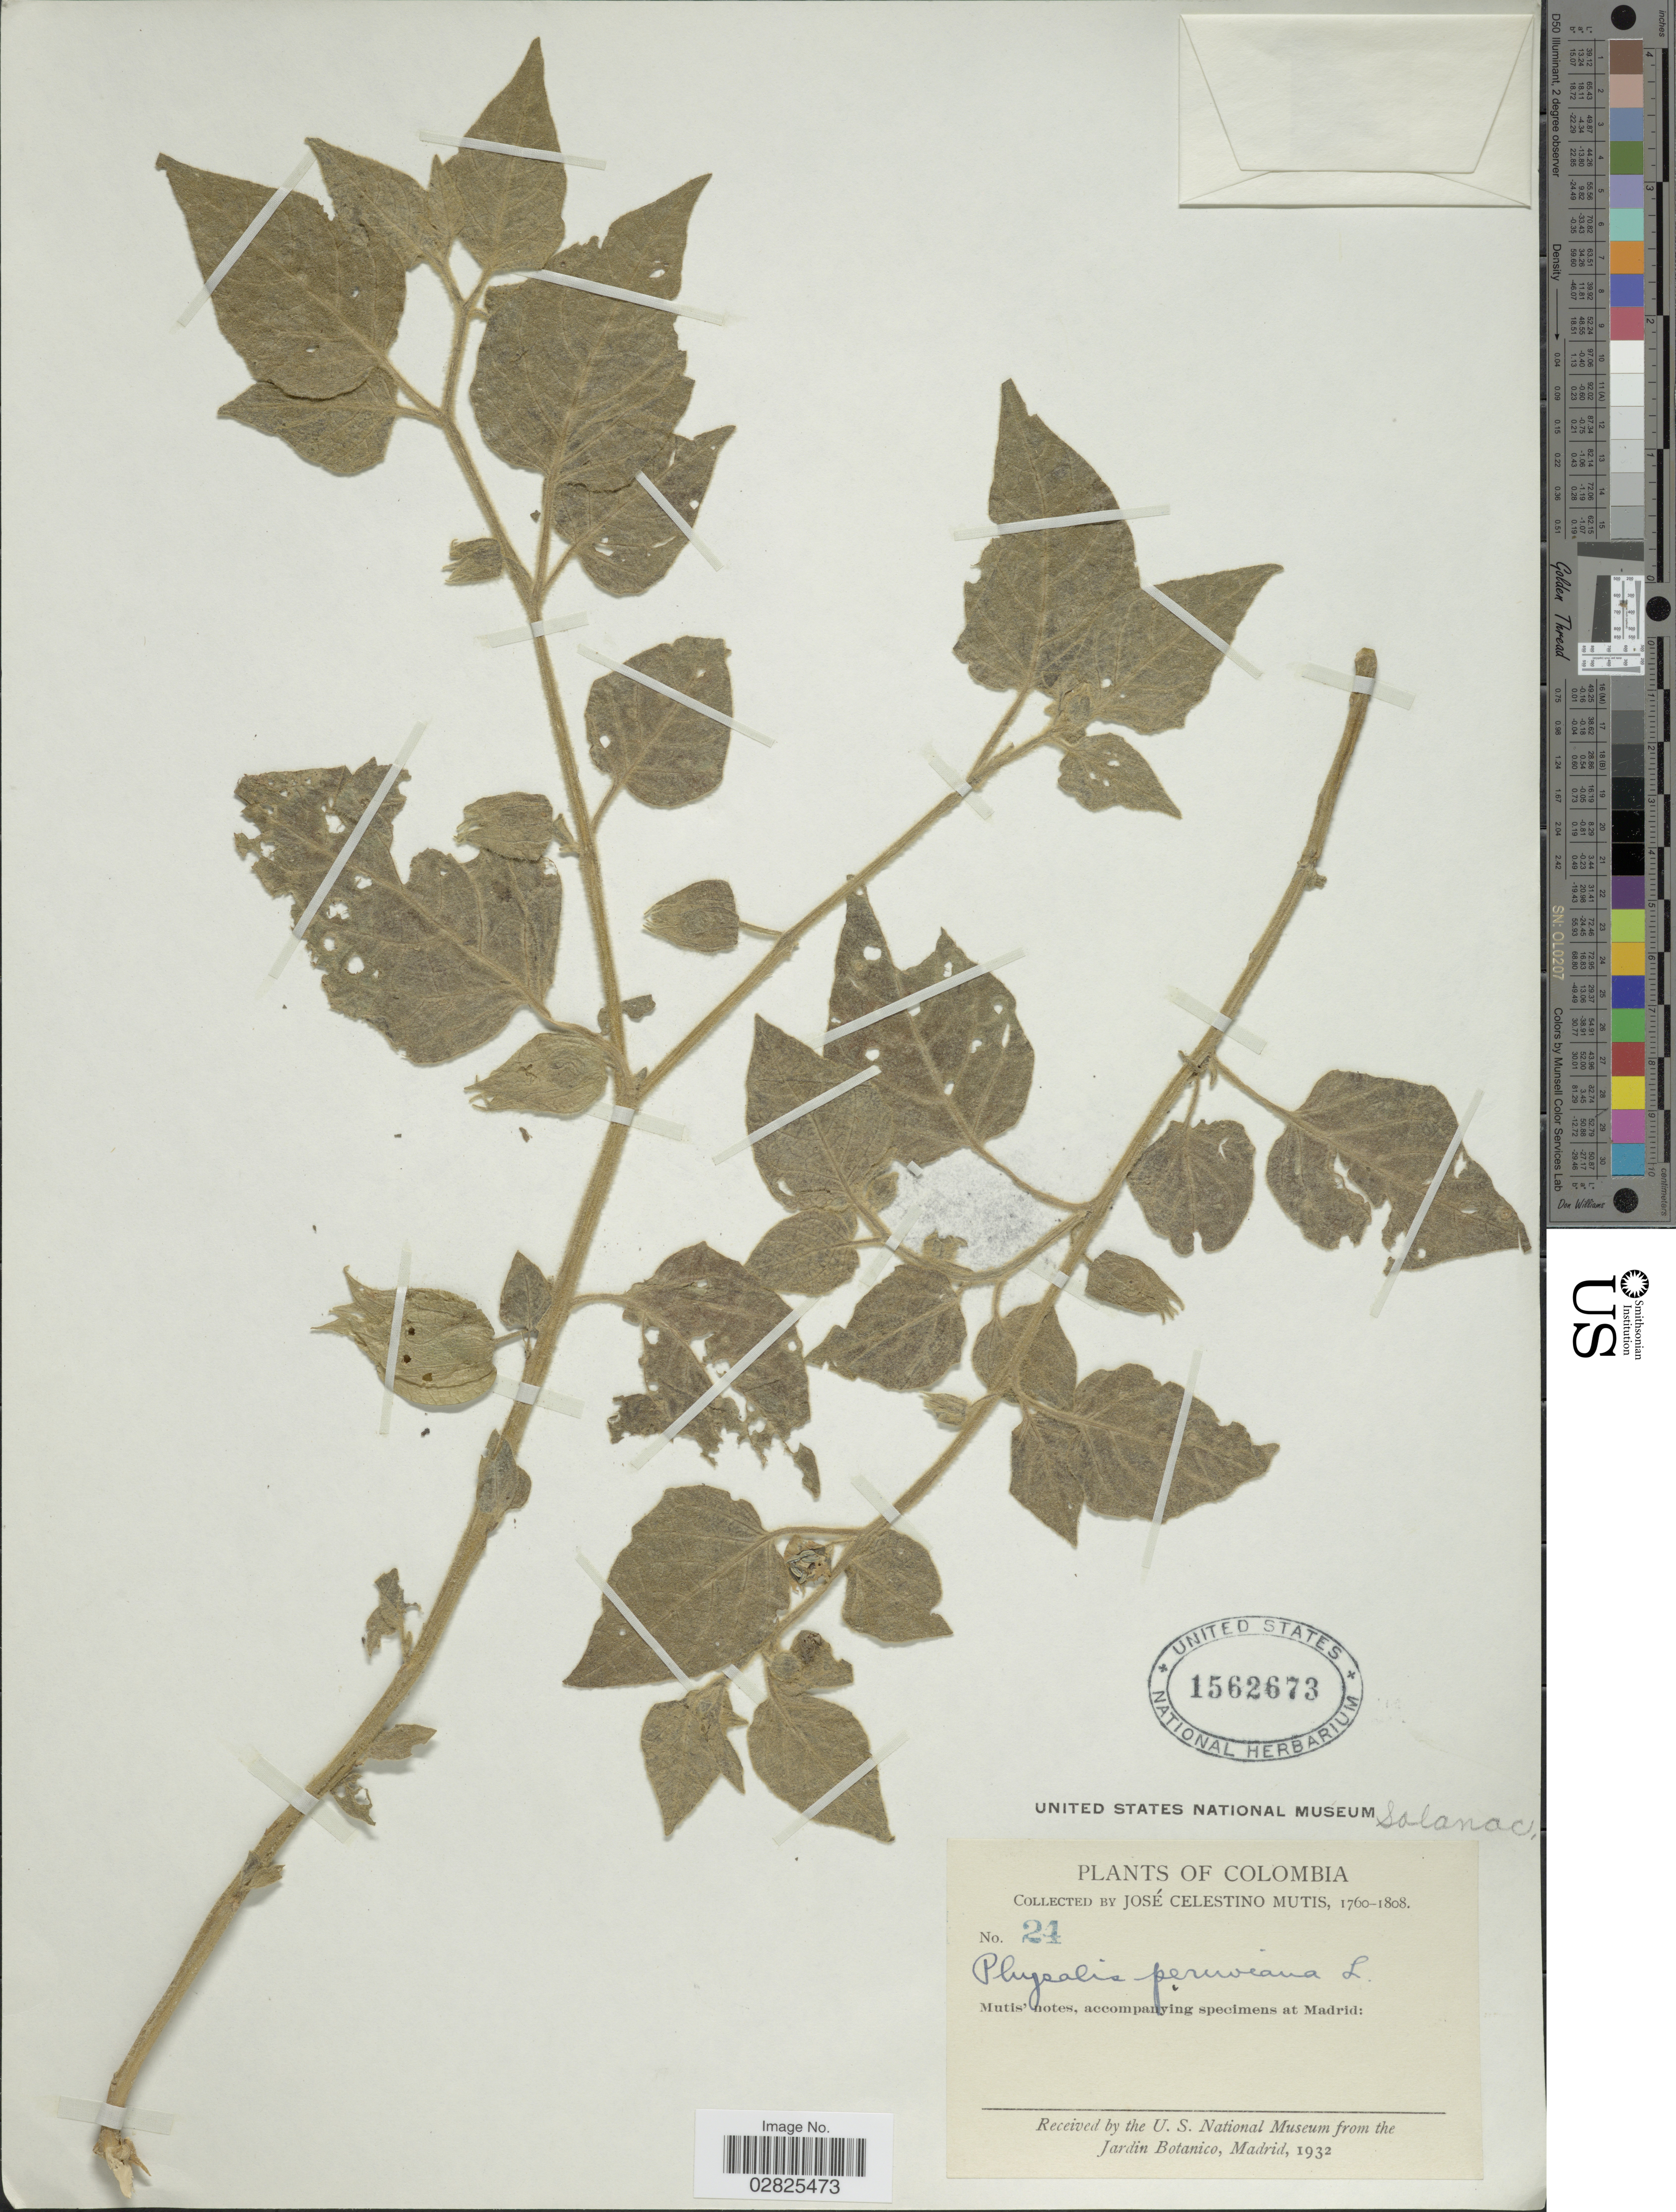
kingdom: Plantae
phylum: Tracheophyta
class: Magnoliopsida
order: Solanales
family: Solanaceae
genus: Physalis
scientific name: Physalis peruviana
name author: L.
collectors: J. C. B. Mutis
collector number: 24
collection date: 1760/1808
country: Colombia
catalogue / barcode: US 1562673